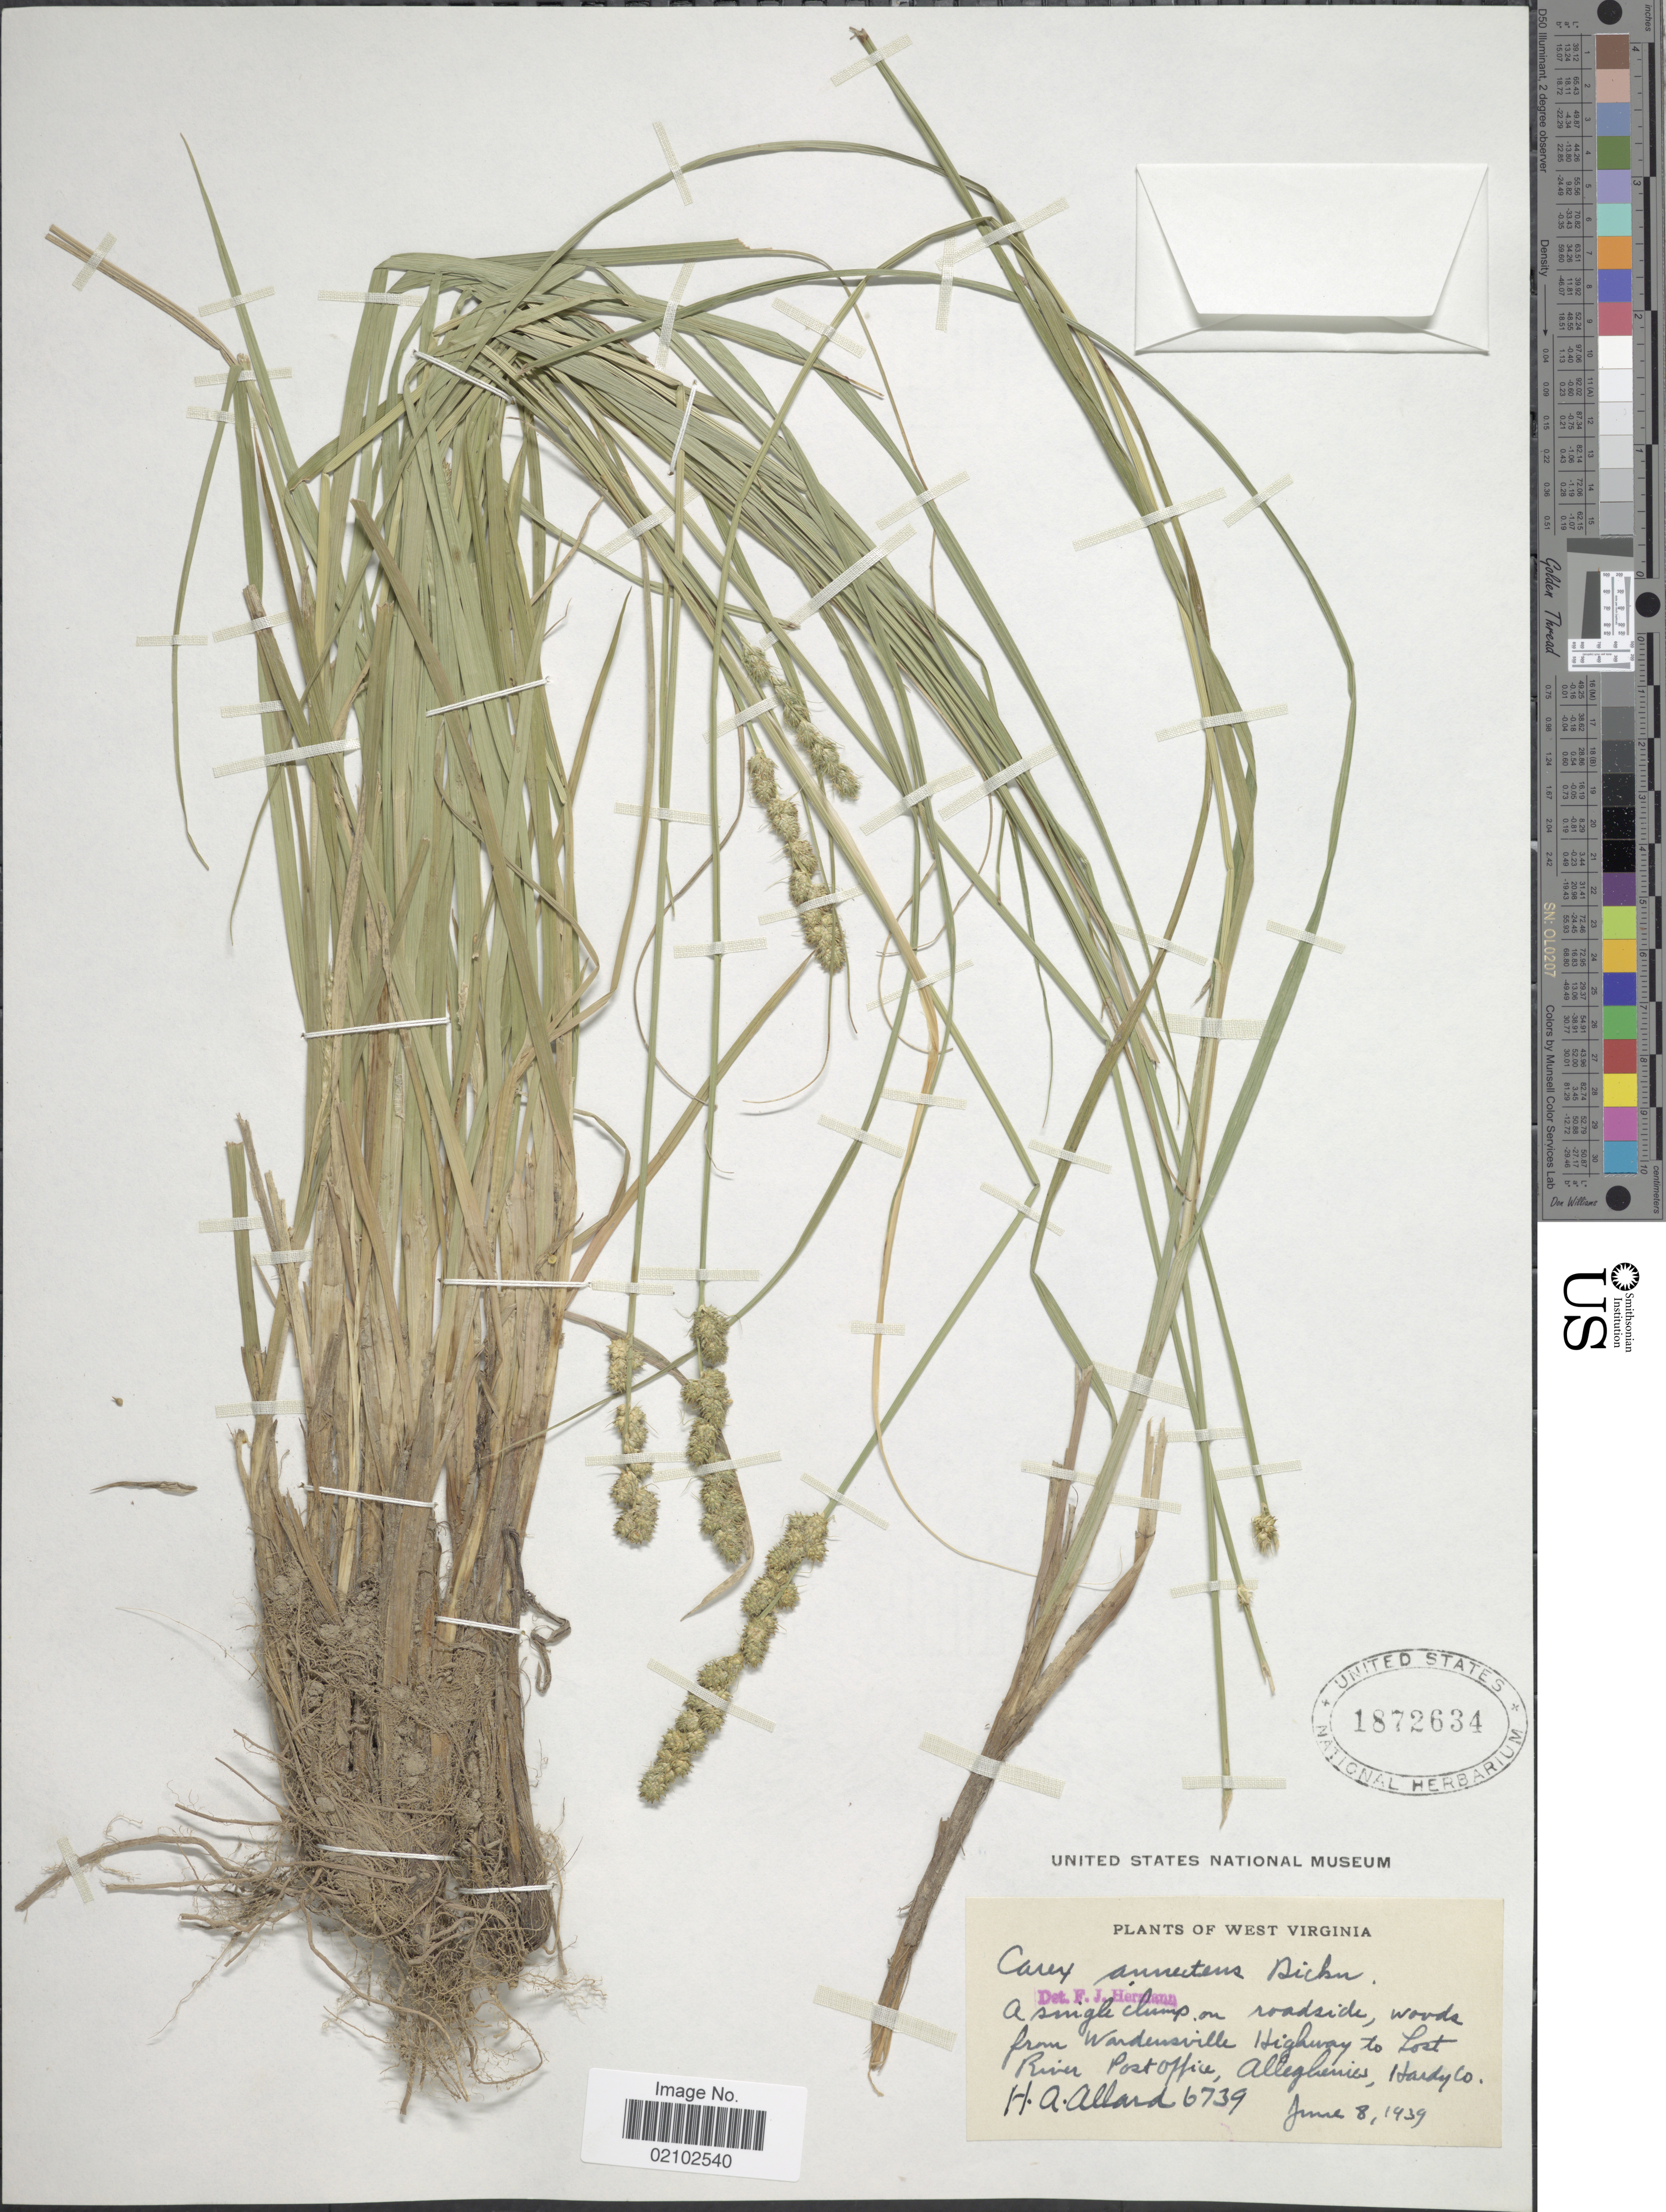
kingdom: Plantae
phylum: Tracheophyta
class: Liliopsida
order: Poales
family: Cyperaceae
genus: Carex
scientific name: Carex annectens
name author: (E.P. Bicknell) E.P. Bicknell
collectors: H. A. Allard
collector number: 6739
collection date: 1939-06-08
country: United States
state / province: West Virginia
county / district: Hardy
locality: A single clump on roadside, woods from Wardensville Highway to Lost River Post Office, Alleghenies, Hardy Co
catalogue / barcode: US 1872634